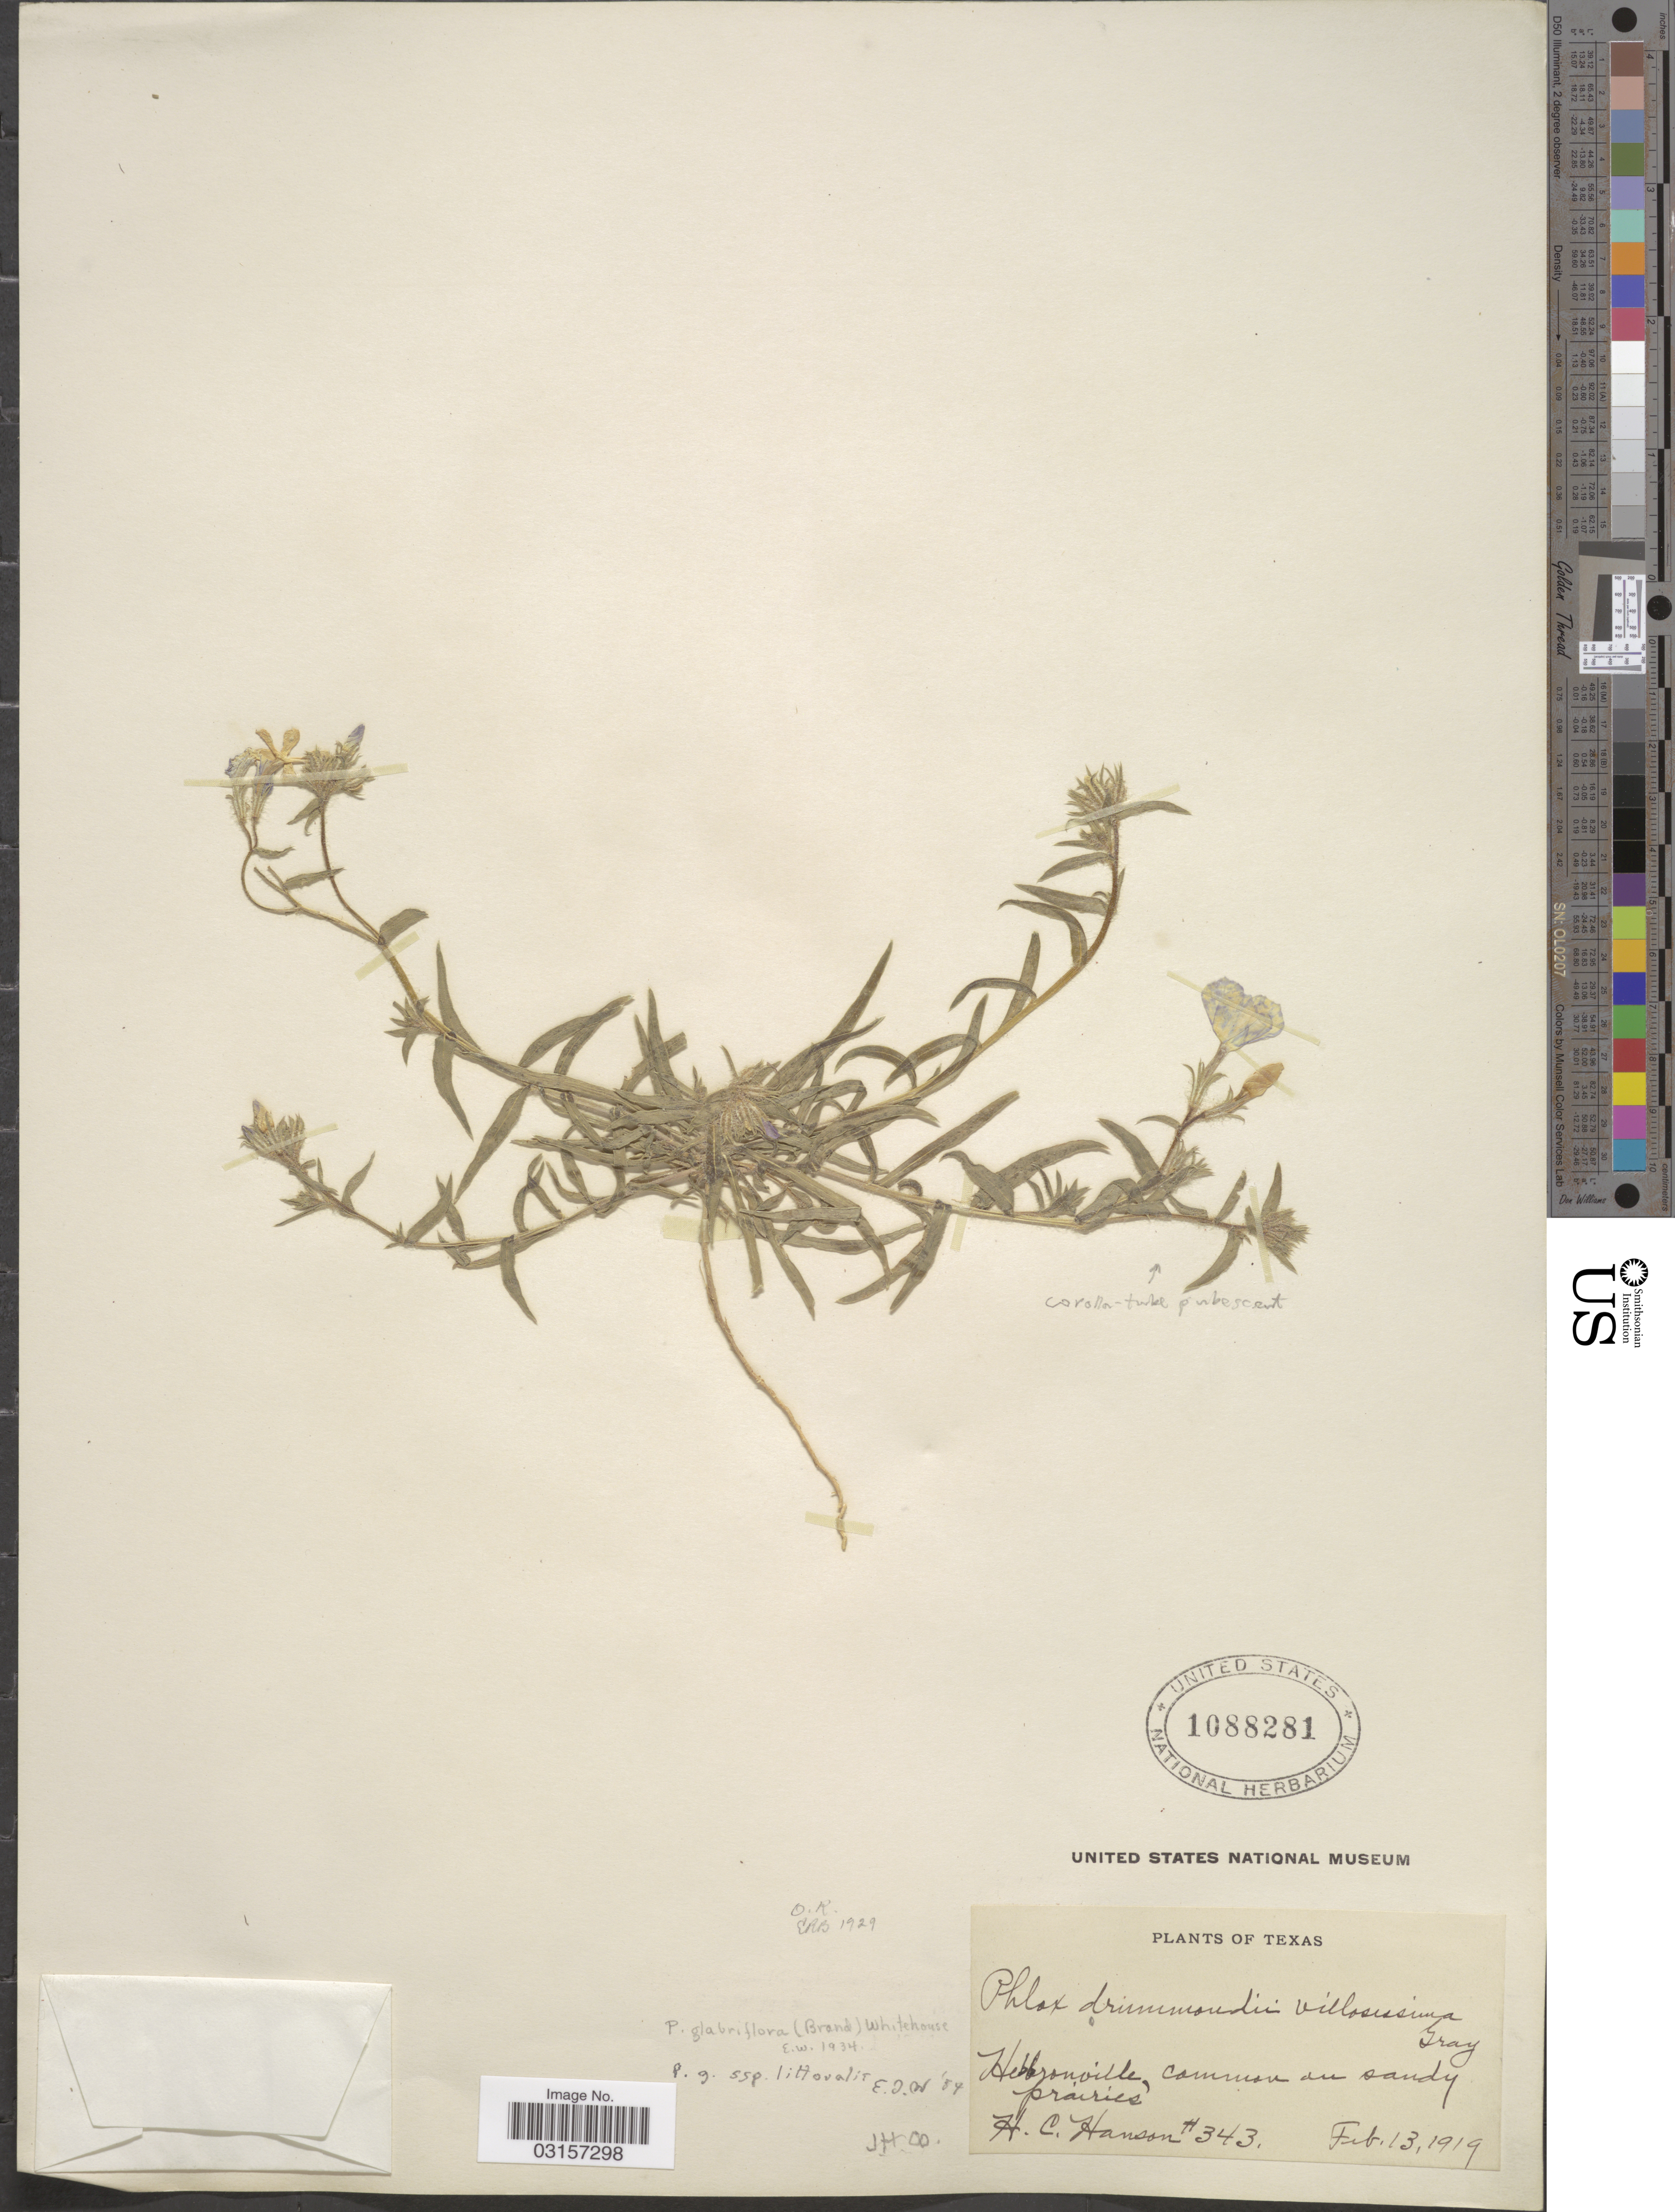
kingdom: Plantae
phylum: Tracheophyta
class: Magnoliopsida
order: Ericales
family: Polemoniaceae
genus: Phlox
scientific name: Phlox glabriflora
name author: (Brand) Whitehouse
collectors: H. Hanson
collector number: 343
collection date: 1919-02-13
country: United States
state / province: Texas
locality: JH Co. Hebbronville, common on sandy prairies.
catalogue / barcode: US 1088281